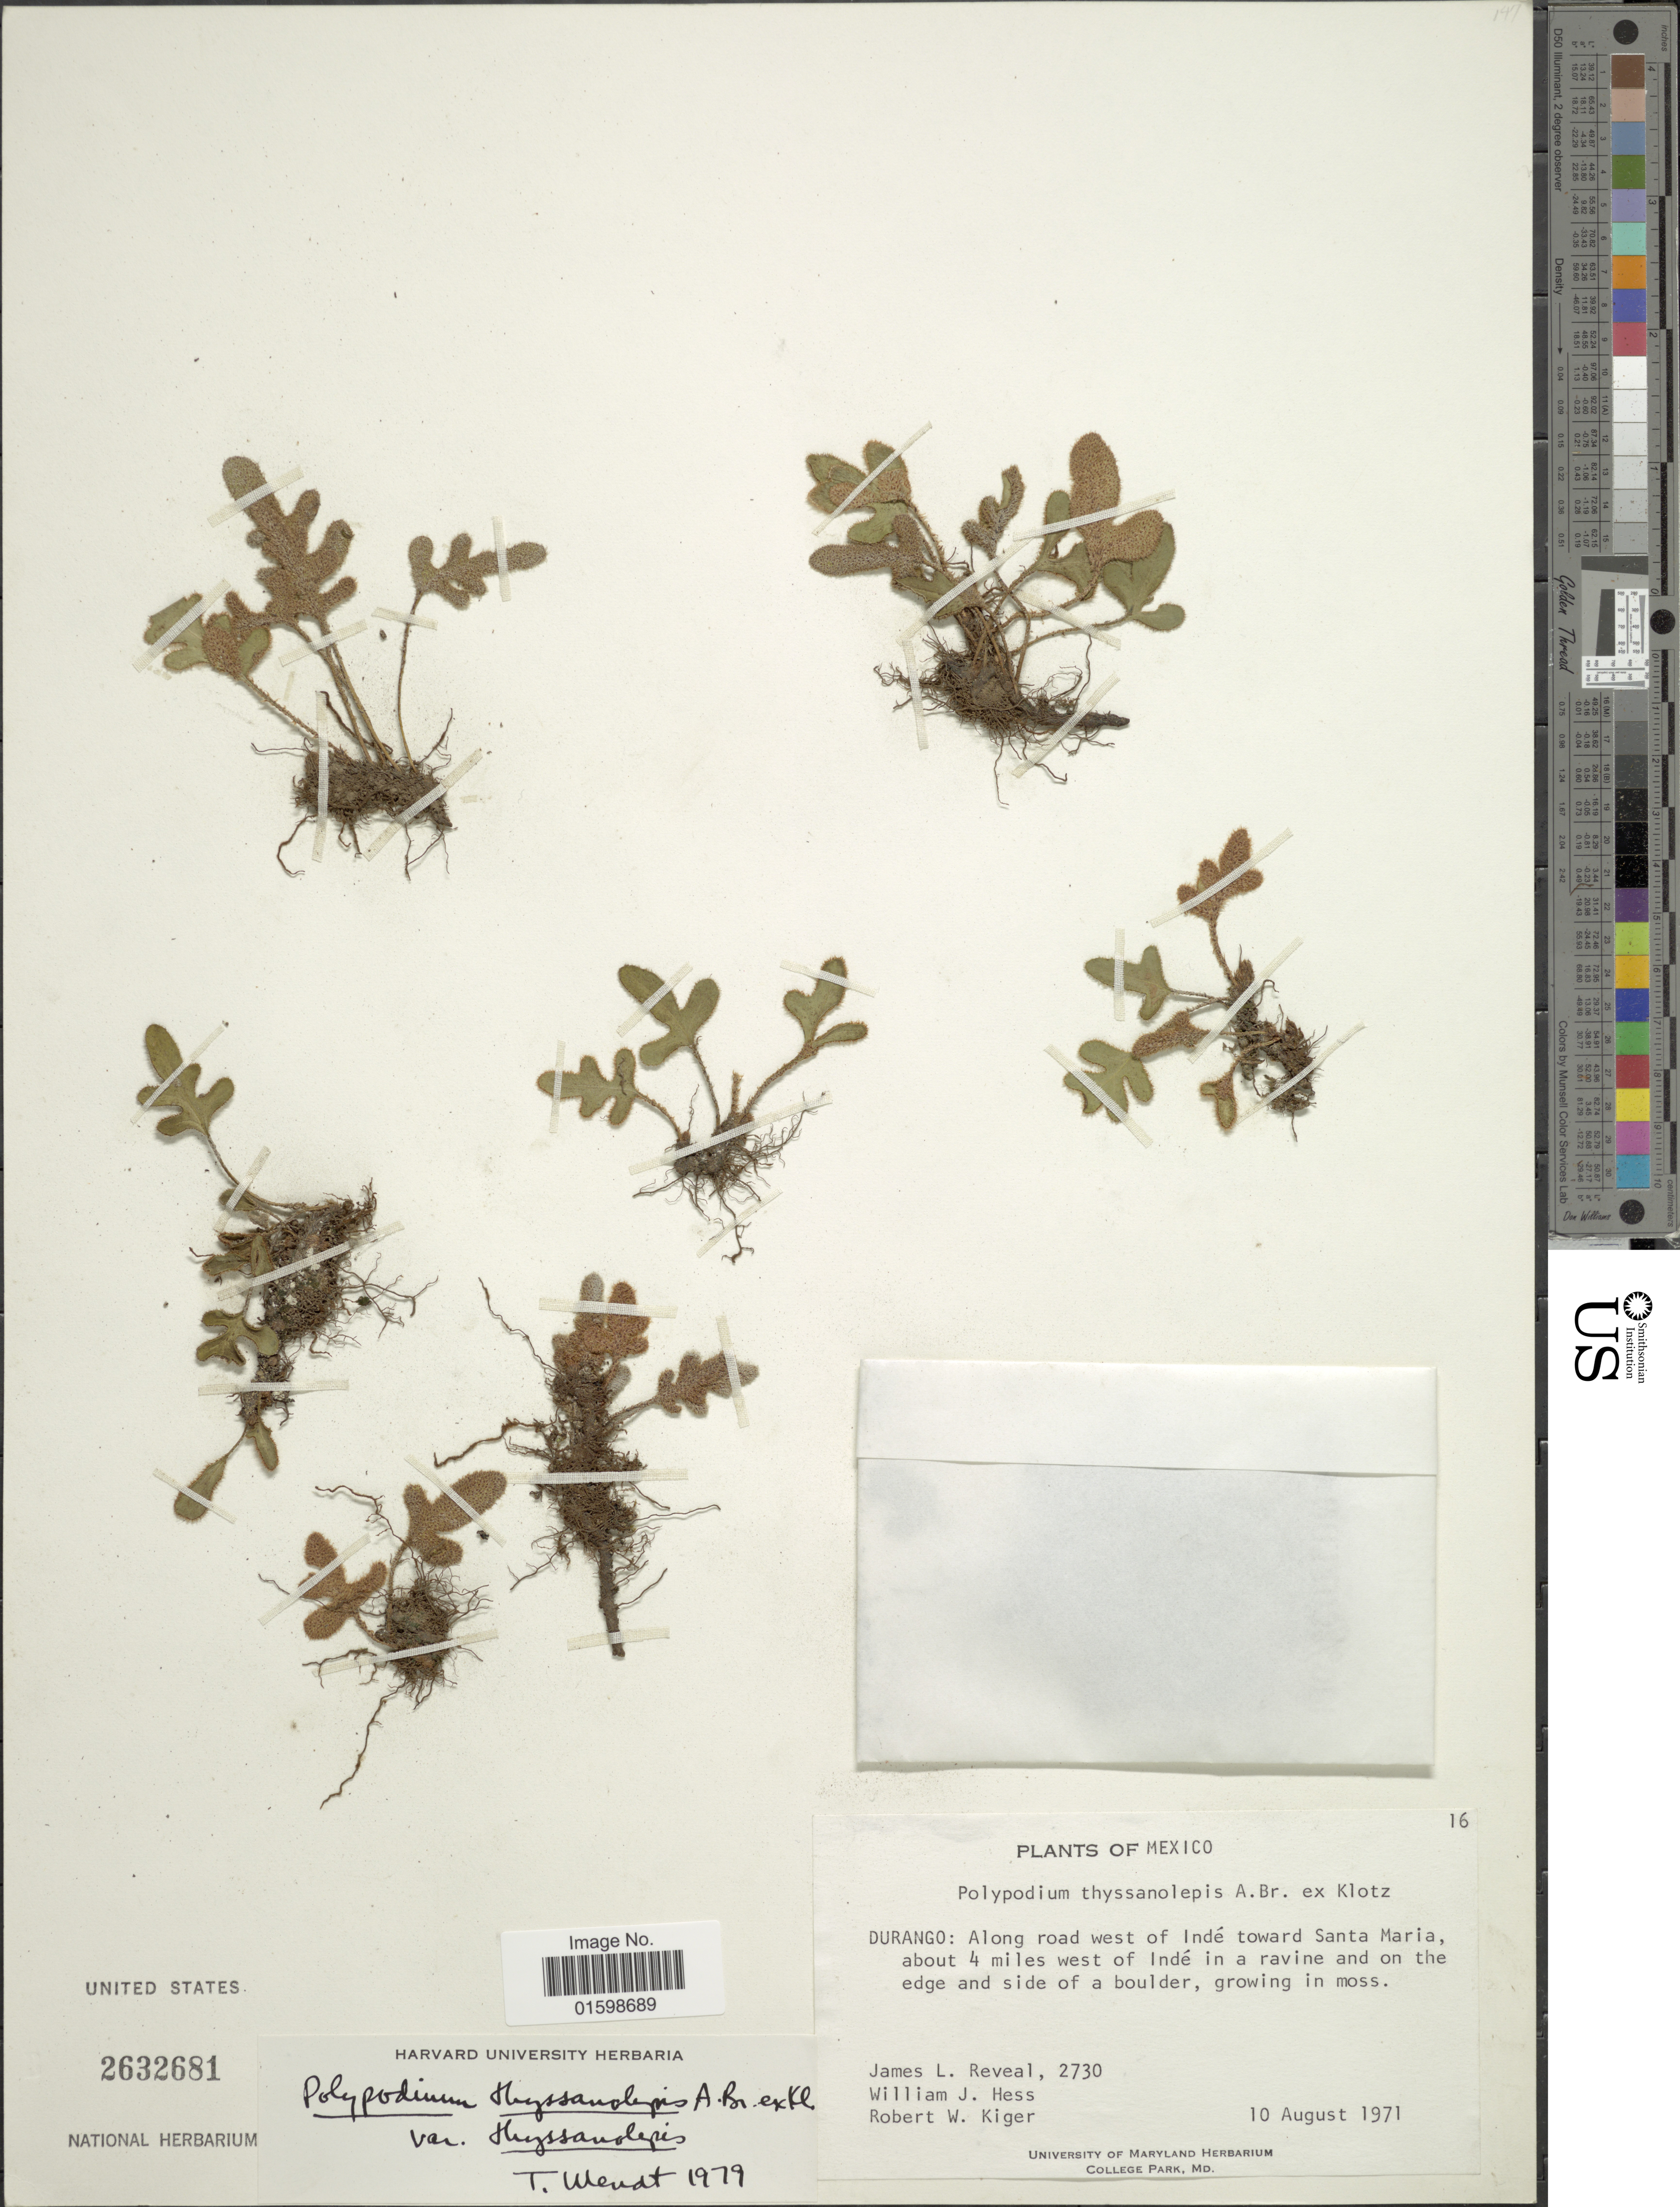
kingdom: Plantae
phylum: Tracheophyta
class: Polypodiopsida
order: Polypodiales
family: Polypodiaceae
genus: Pleopeltis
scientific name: Pleopeltis thyssanolepis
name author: (A. Braun ex Klotzsch) E.G. Andrews & Windham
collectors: J. L. Reveal, W. Hess & R. Kiger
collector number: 2730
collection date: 1971-08-10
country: Mexico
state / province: Durango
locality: Along road west of Indé toward Santa Maria, about 4 miles west of Indé in a ravine and on the edge and side of a boulder, growing in moss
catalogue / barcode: US 2632681